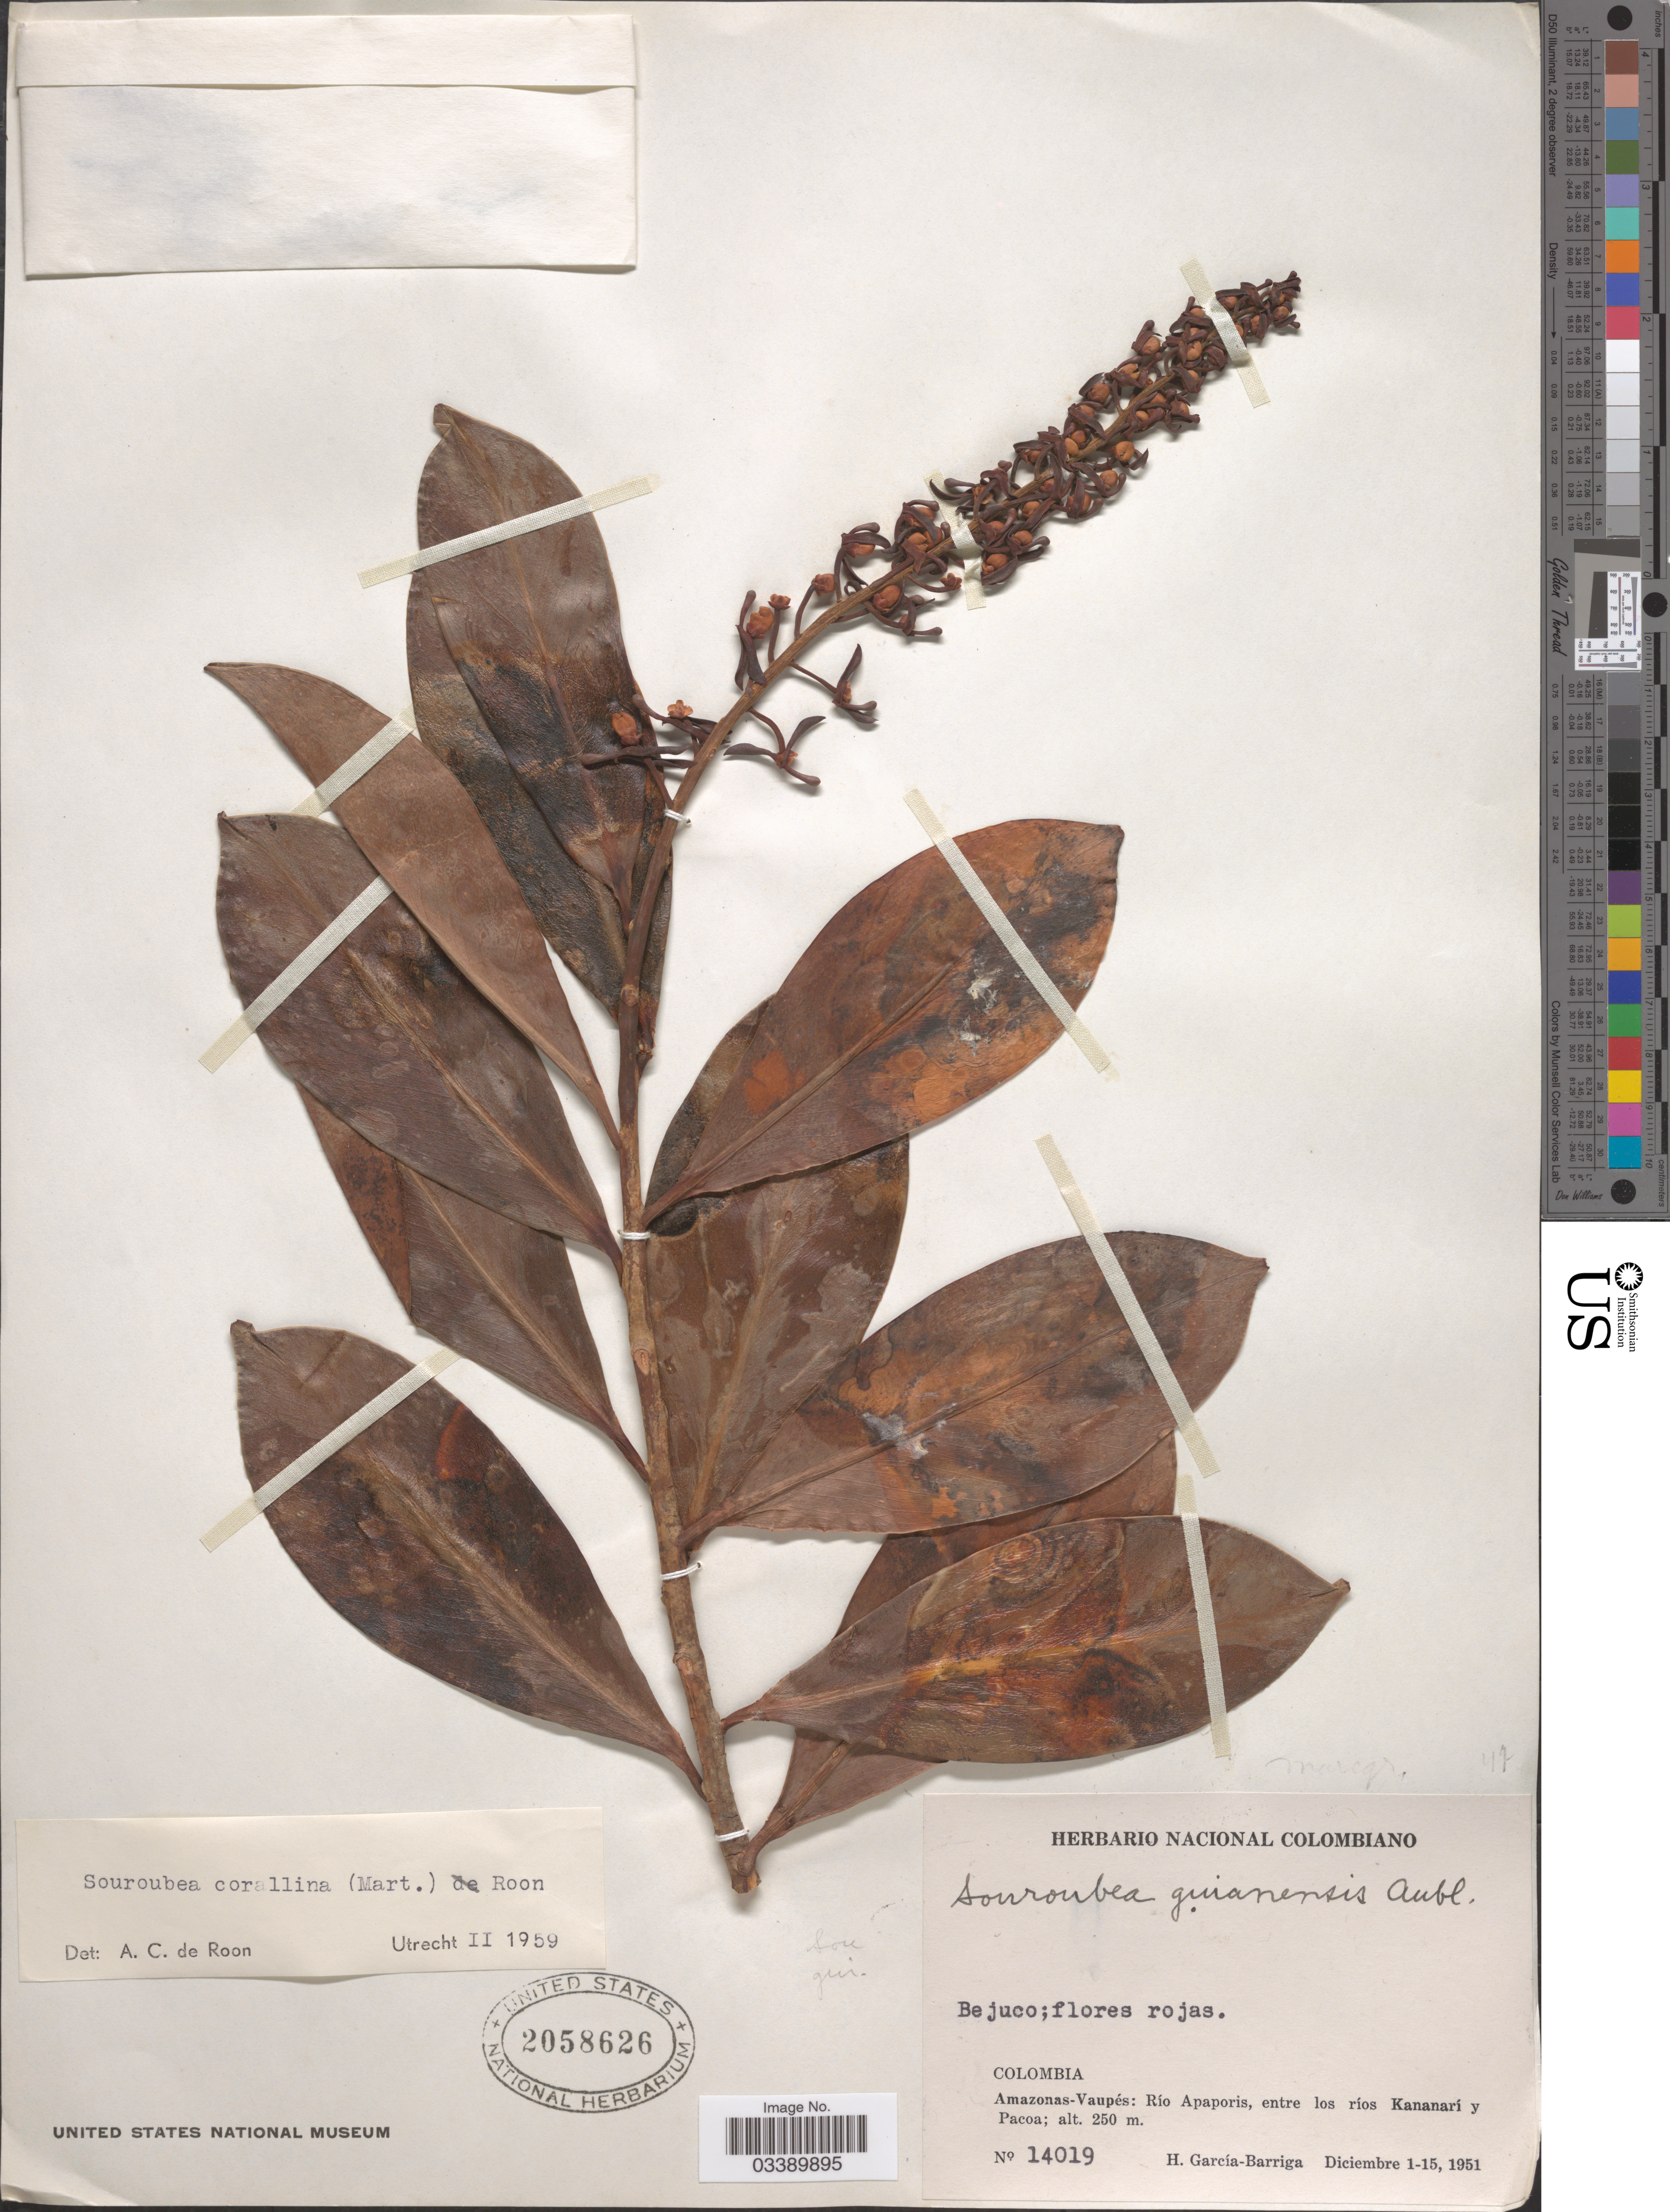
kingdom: Plantae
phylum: Tracheophyta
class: Magnoliopsida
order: Ericales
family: Marcgraviaceae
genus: Souroubea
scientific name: Souroubea corallina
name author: (Mart.) de Roon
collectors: H. García Barriga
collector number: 14019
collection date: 1951-12-01/1951-12-15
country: Colombia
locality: Amazonas - Vaupés: Río Apaporis, entre los ríos Kananarí y Pacoa.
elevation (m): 250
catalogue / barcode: US 2058626